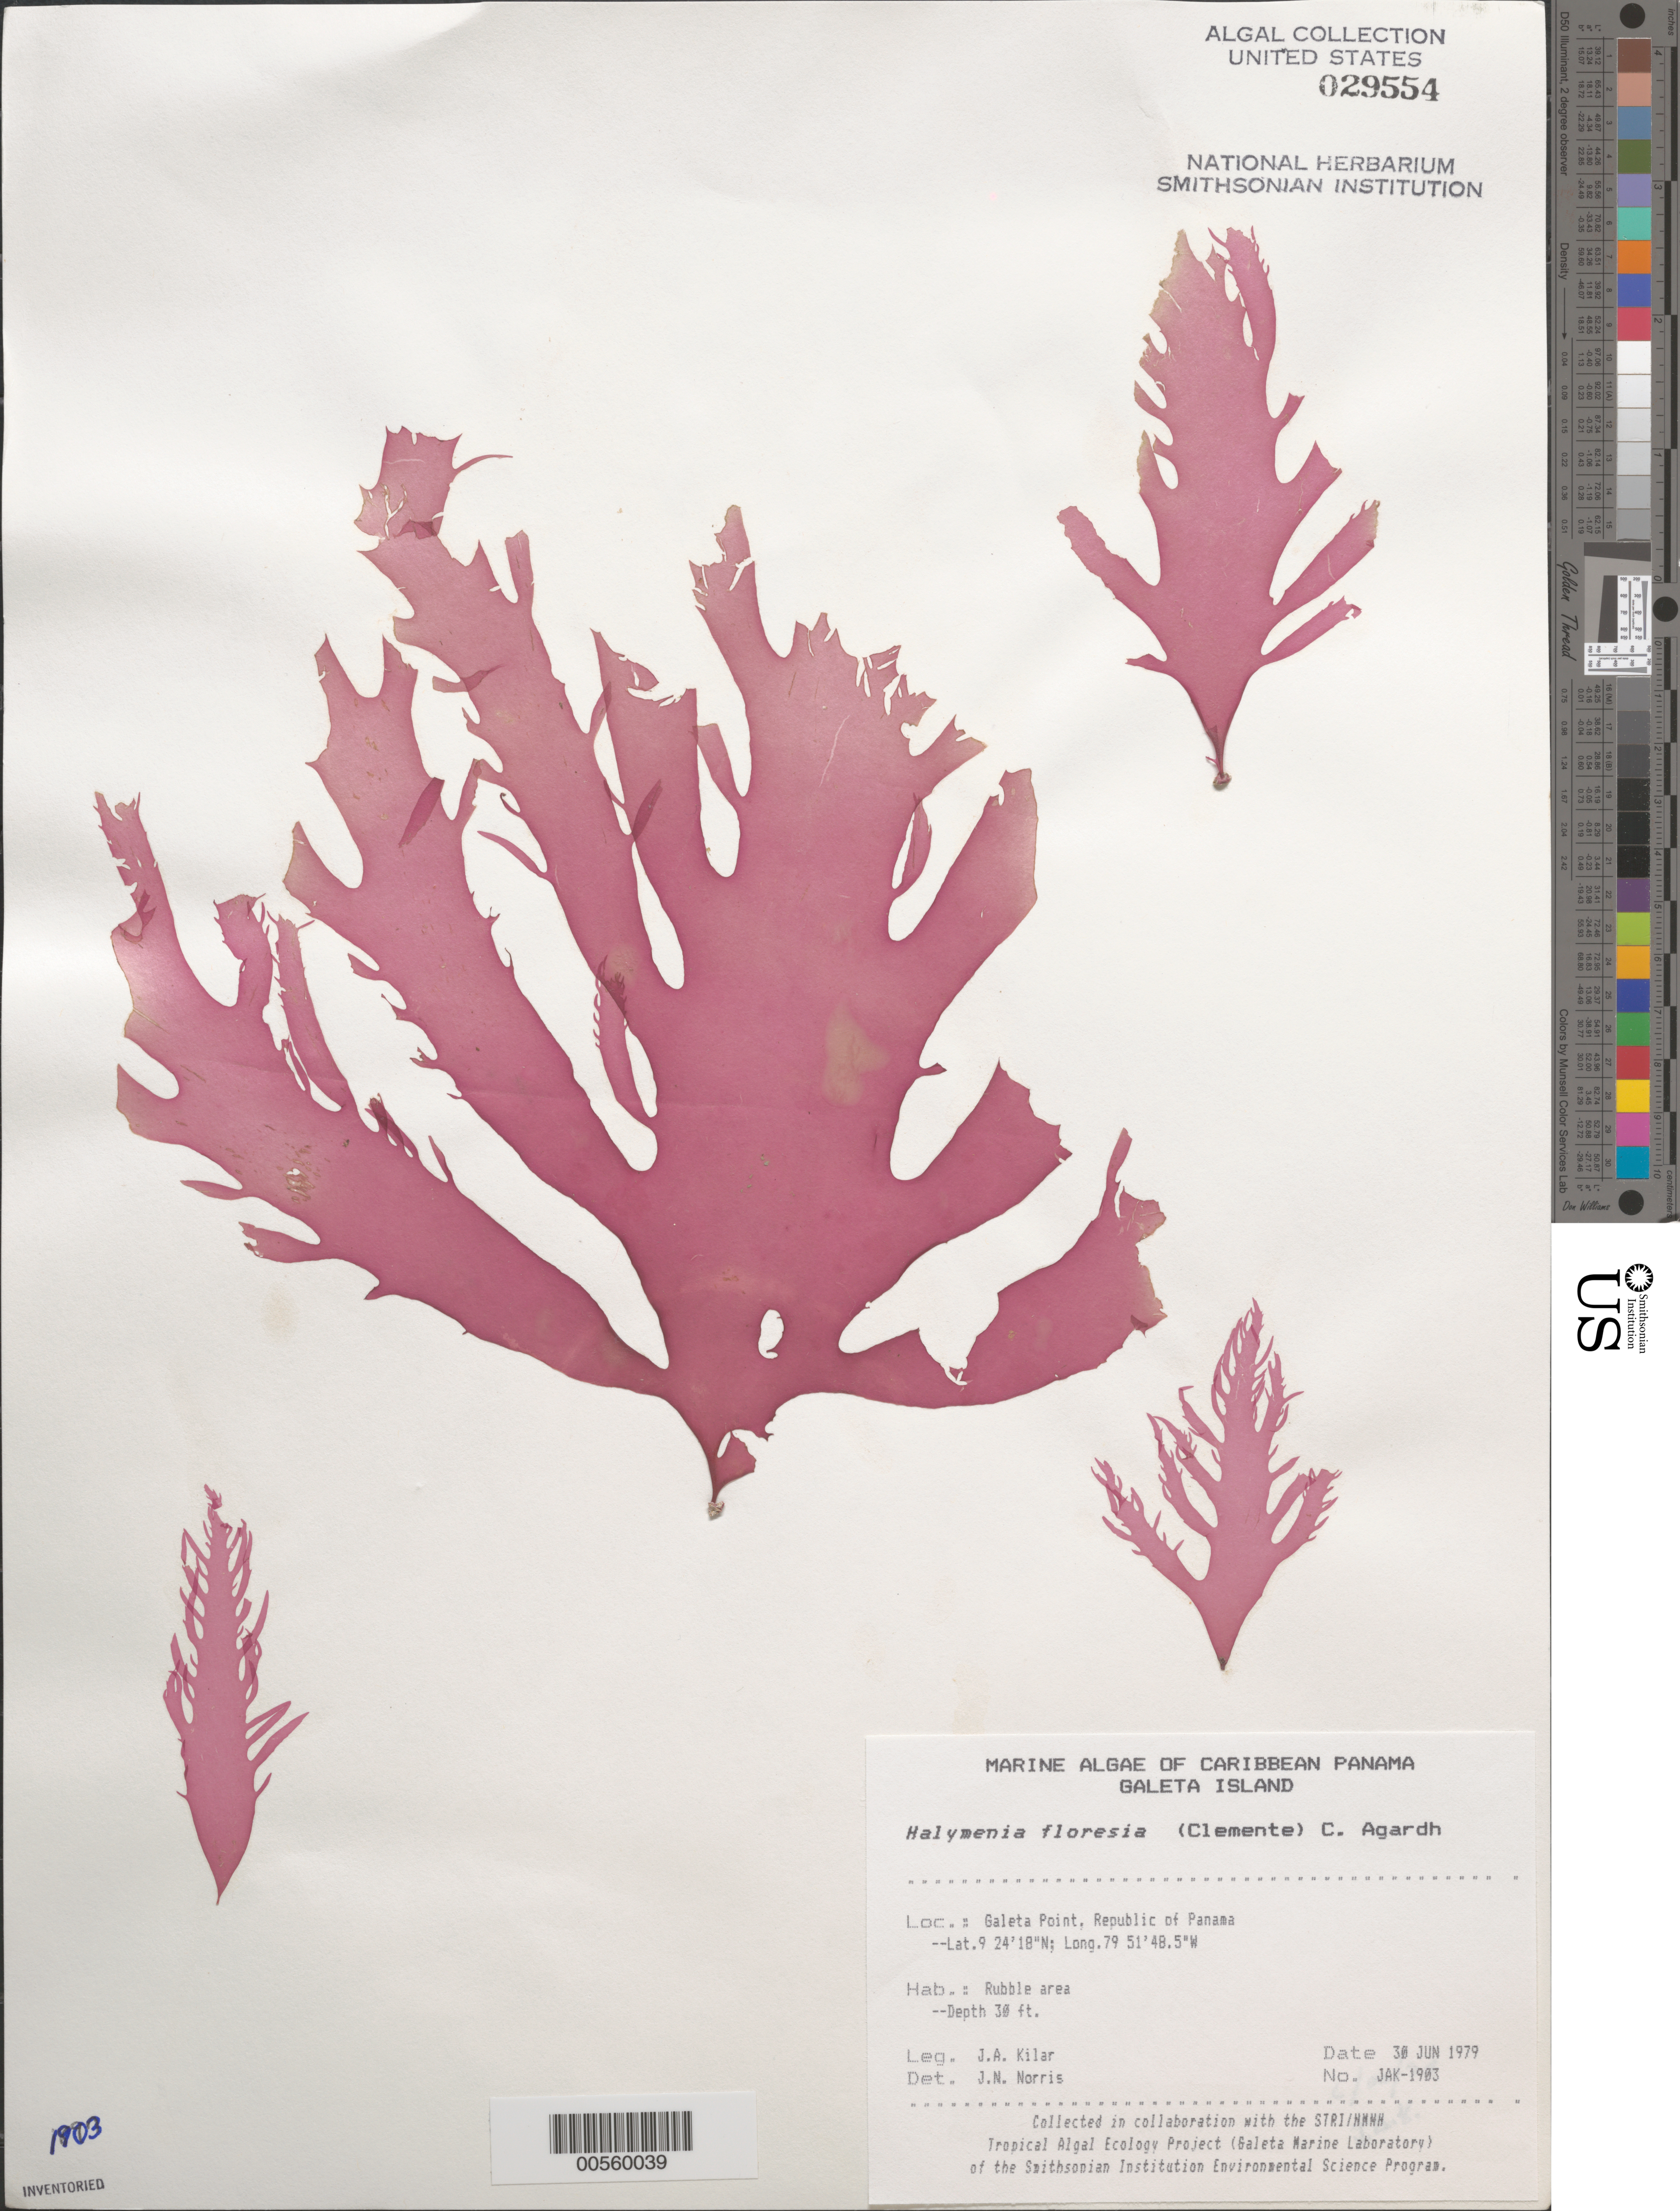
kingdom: Plantae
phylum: Rhodophyta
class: Florideophyceae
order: Halymeniales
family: Halymeniaceae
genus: Halymenia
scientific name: Halymenia floresii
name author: (Clemente) C. Agardh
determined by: Norris, James N.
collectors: J. A. Kilar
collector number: JAK-1903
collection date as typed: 30 Jun 1979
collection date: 1979-06-30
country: Panama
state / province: Colón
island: Galeta Island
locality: Galeta Point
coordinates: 9 24' 18" N, 79 51' 48.5" W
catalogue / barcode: US 29554